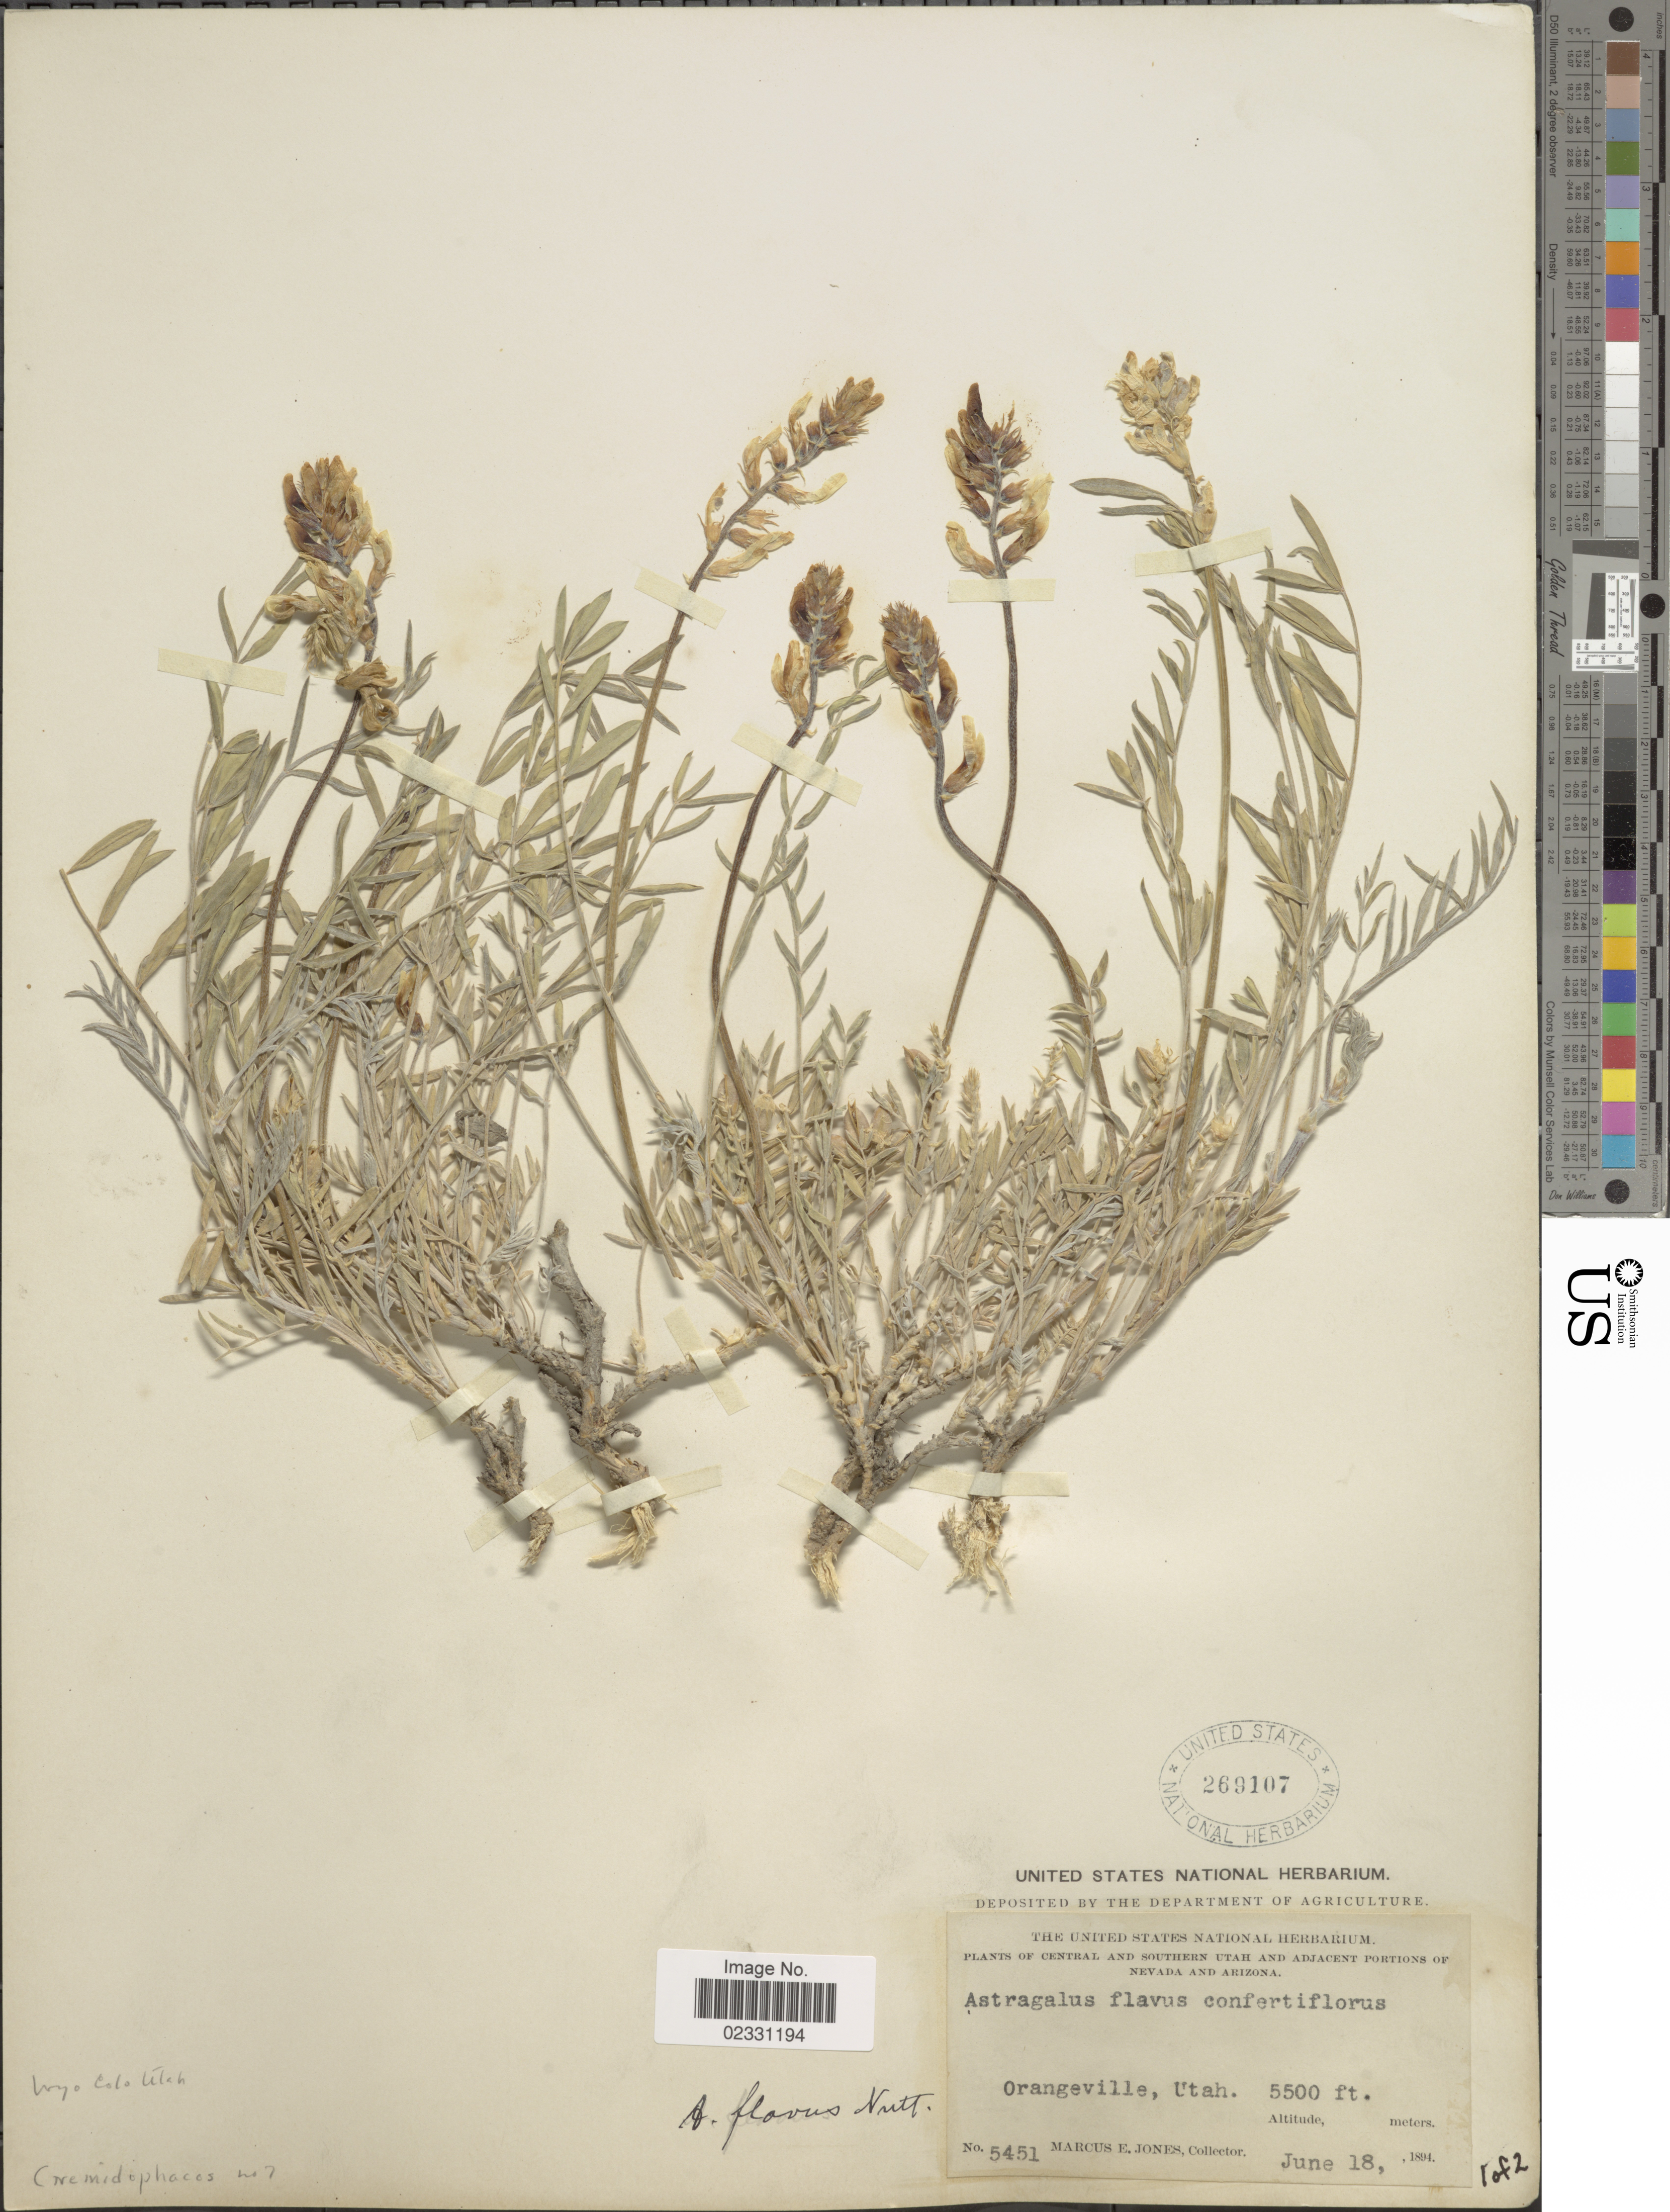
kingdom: Plantae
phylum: Tracheophyta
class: Magnoliopsida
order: Fabales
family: Fabaceae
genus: Astragalus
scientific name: Astragalus flavus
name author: Torr. & A. Gray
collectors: M. E. Jones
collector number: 5451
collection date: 1894-06-18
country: United States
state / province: Utah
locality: Central and southern Utah. Orangeville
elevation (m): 1676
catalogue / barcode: US 269107